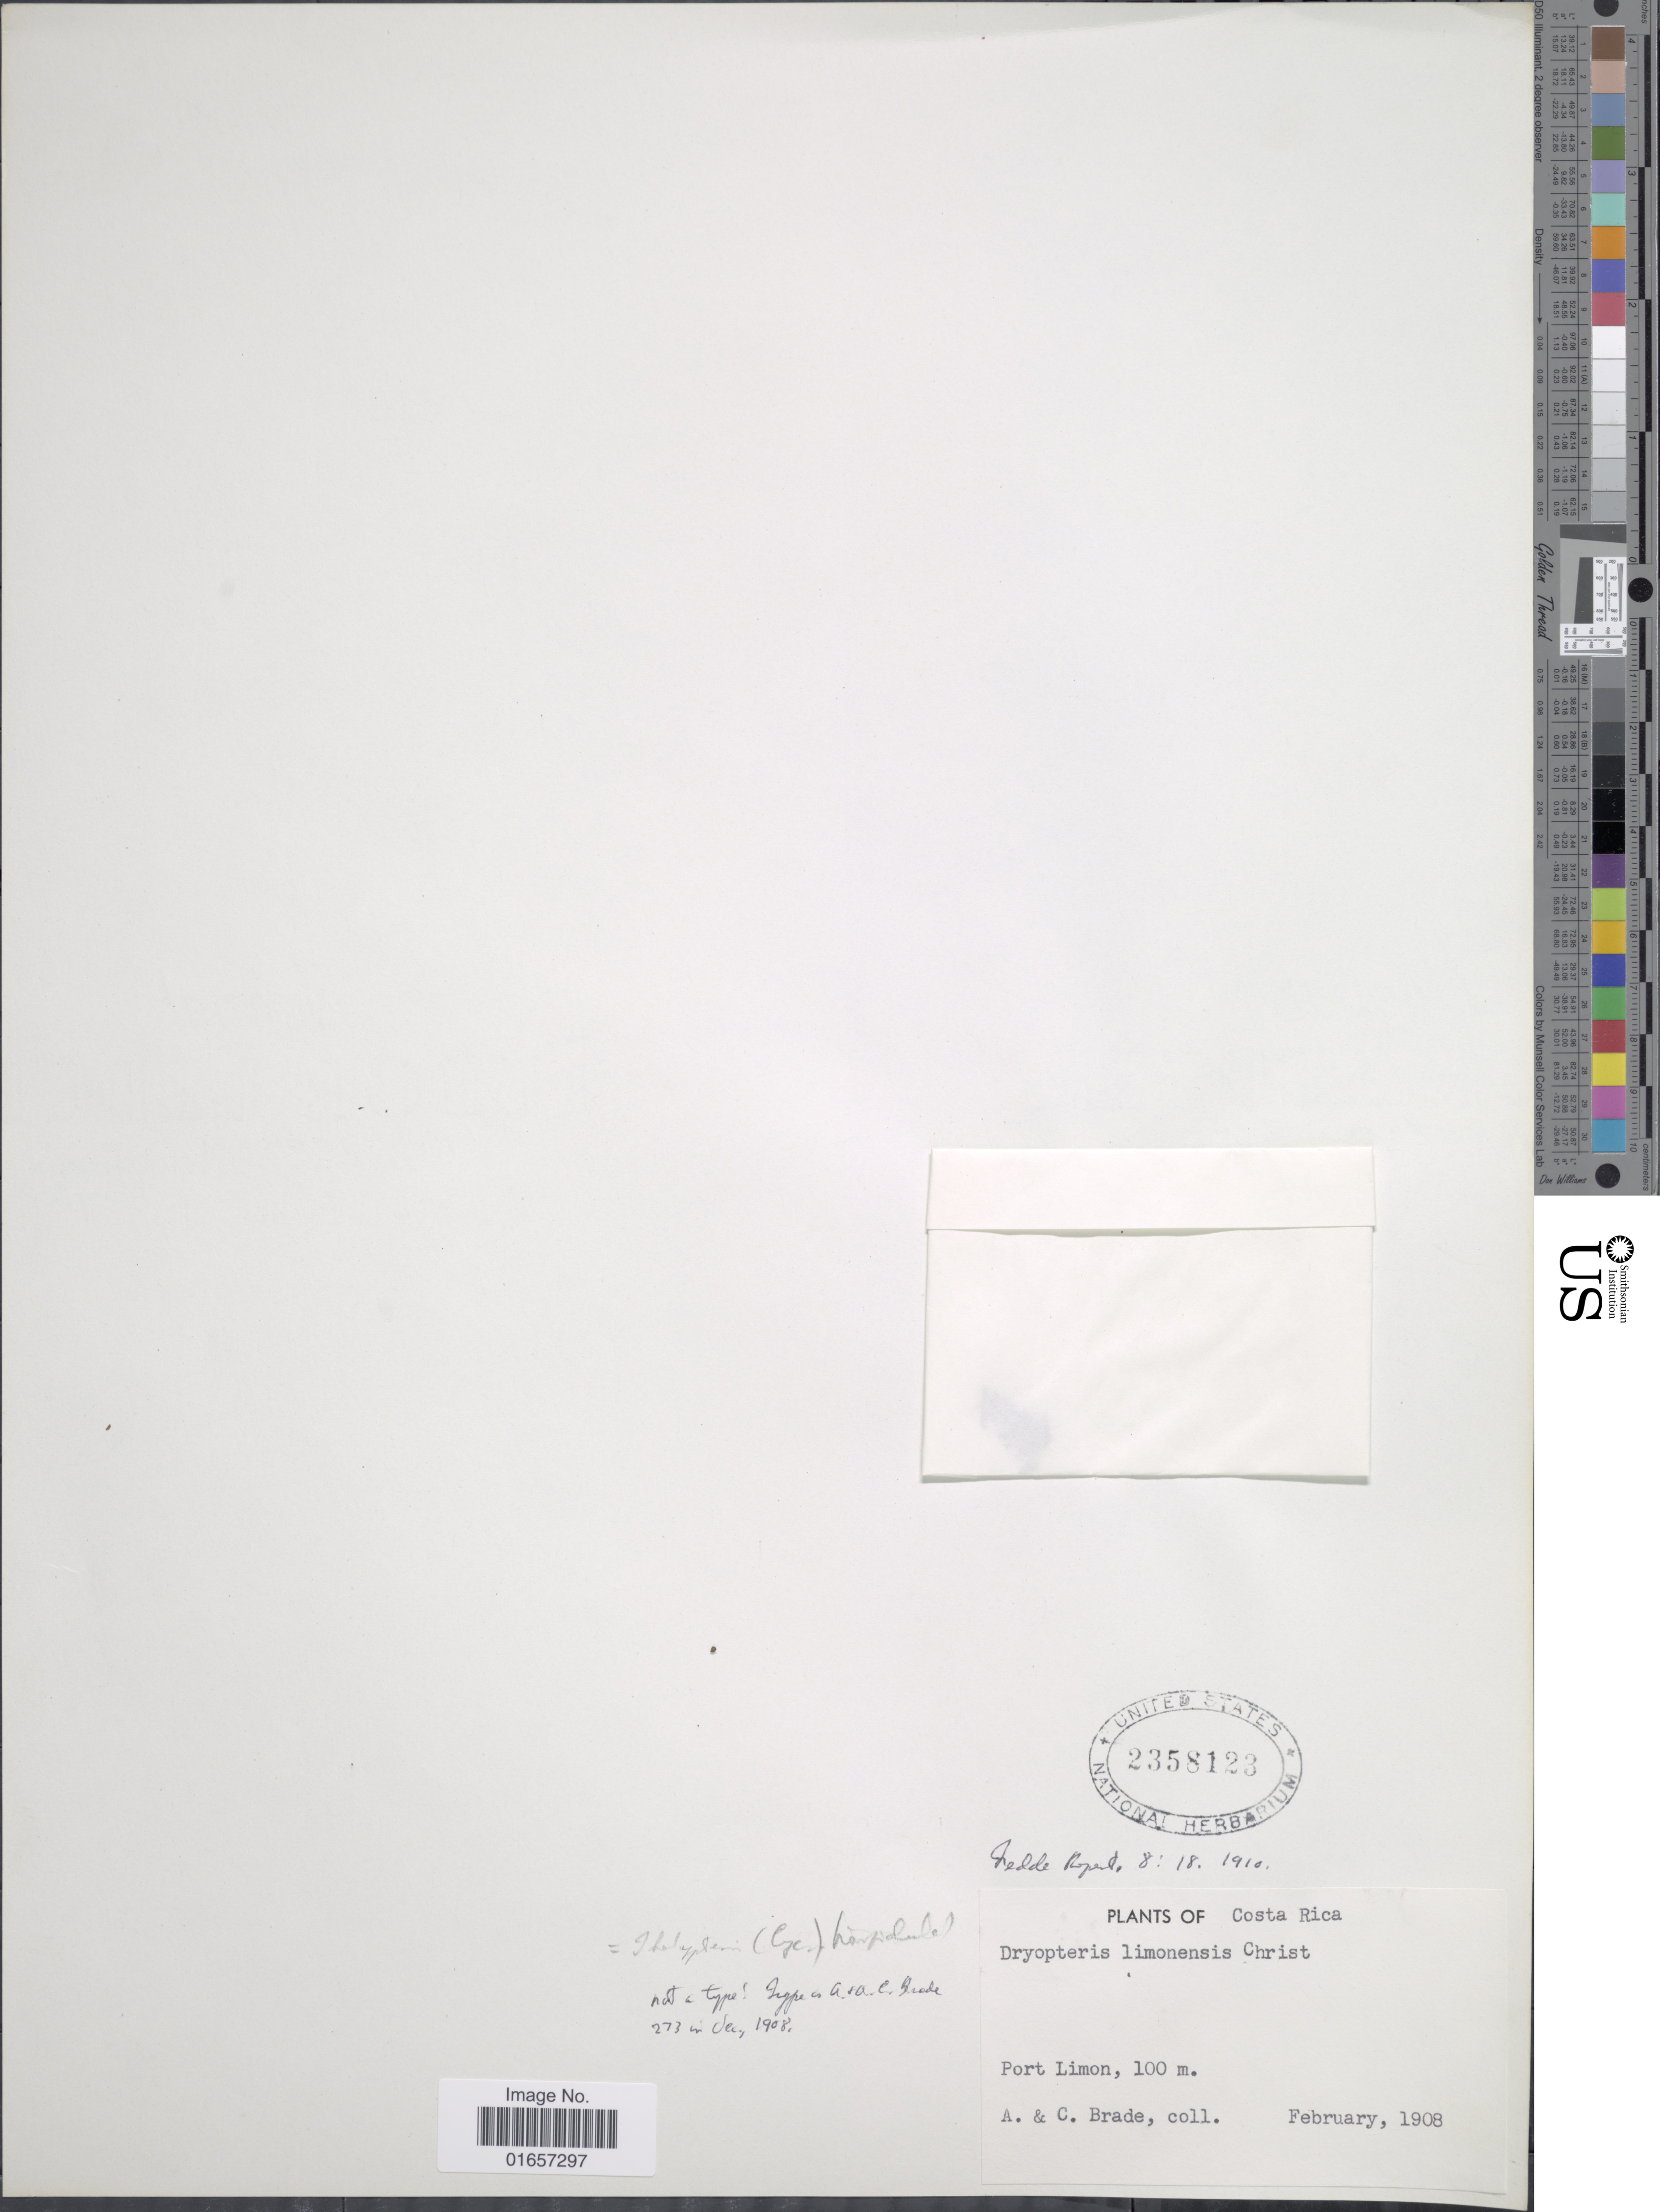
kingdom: Plantae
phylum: Tracheophyta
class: Polypodiopsida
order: Polypodiales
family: Thelypteridaceae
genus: Christella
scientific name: Christella hispidula var. hispidula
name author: (Decne.) Holttum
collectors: A. Brade & C. Brade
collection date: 1908-02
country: Costa Rica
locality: Port Limon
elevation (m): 100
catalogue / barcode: US 2358123